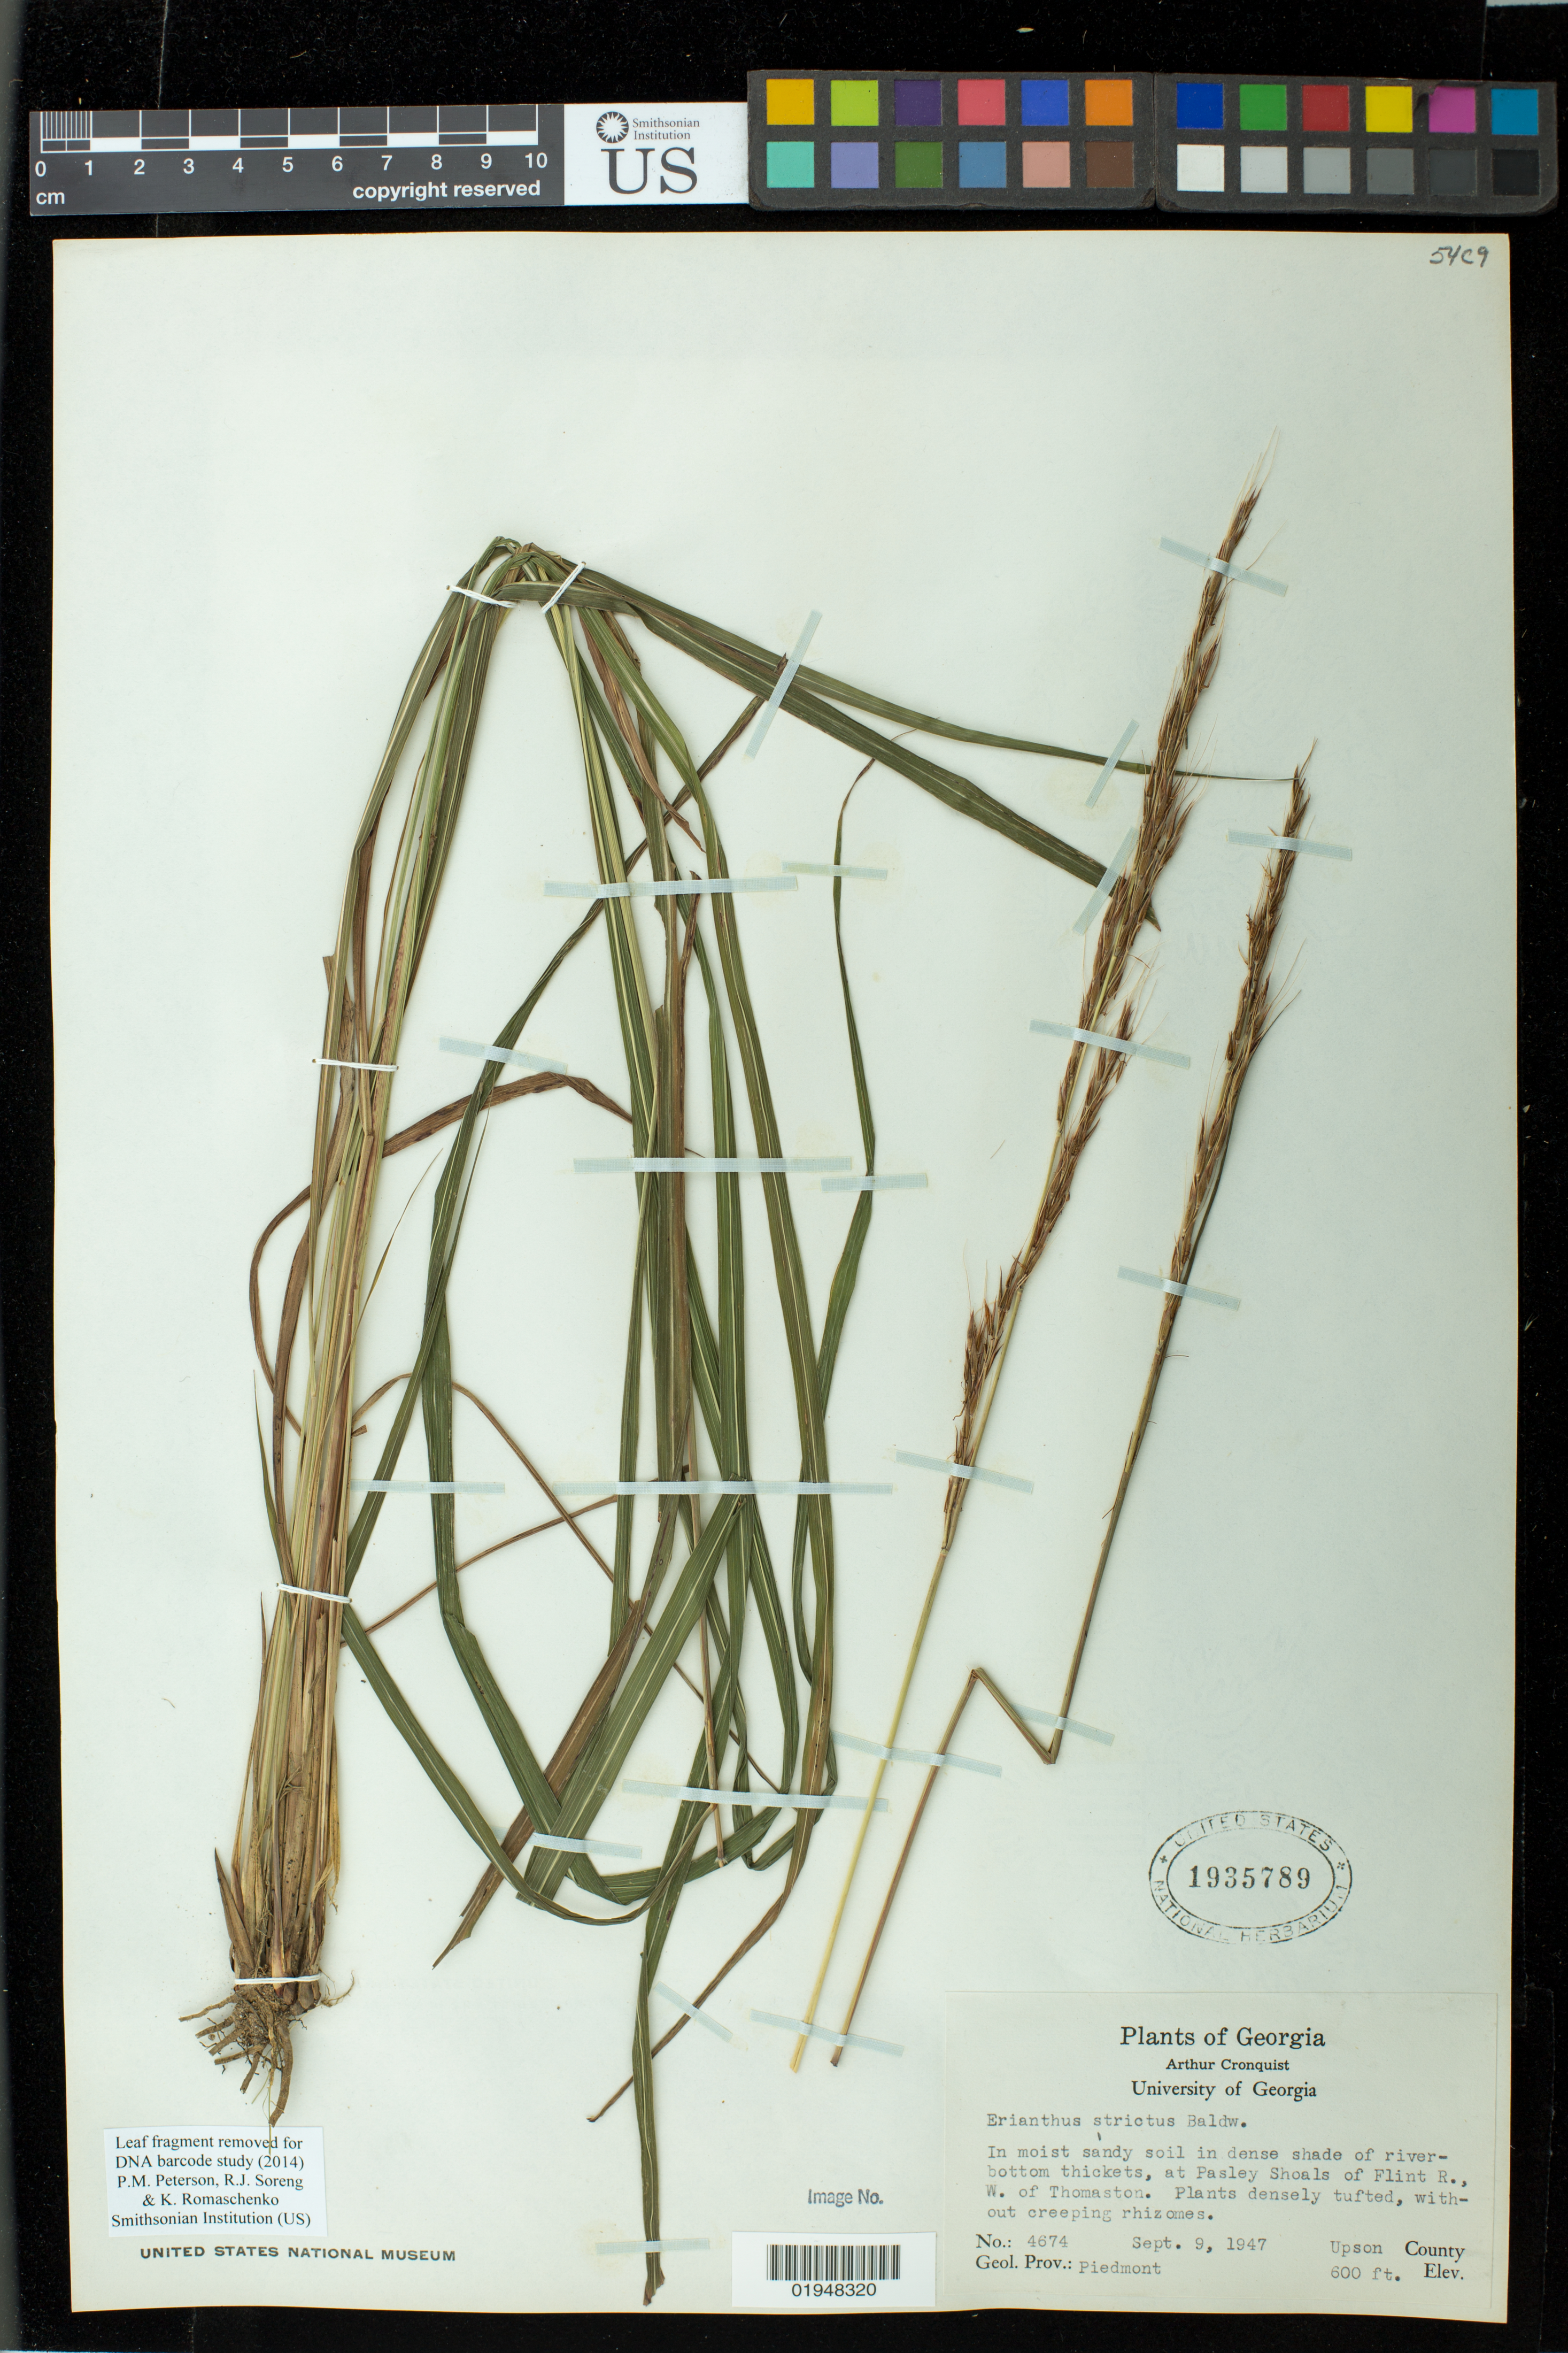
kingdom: Plantae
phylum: Tracheophyta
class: Liliopsida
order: Poales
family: Poaceae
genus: Erianthus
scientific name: Erianthus strictus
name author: Baldwin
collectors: A. J. Cronquist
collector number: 4674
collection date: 1947-09-09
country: United States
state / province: Georgia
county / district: Upson County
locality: Pasley Shoals of Flint R., W. of Thomastown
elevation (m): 183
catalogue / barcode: US 1935789